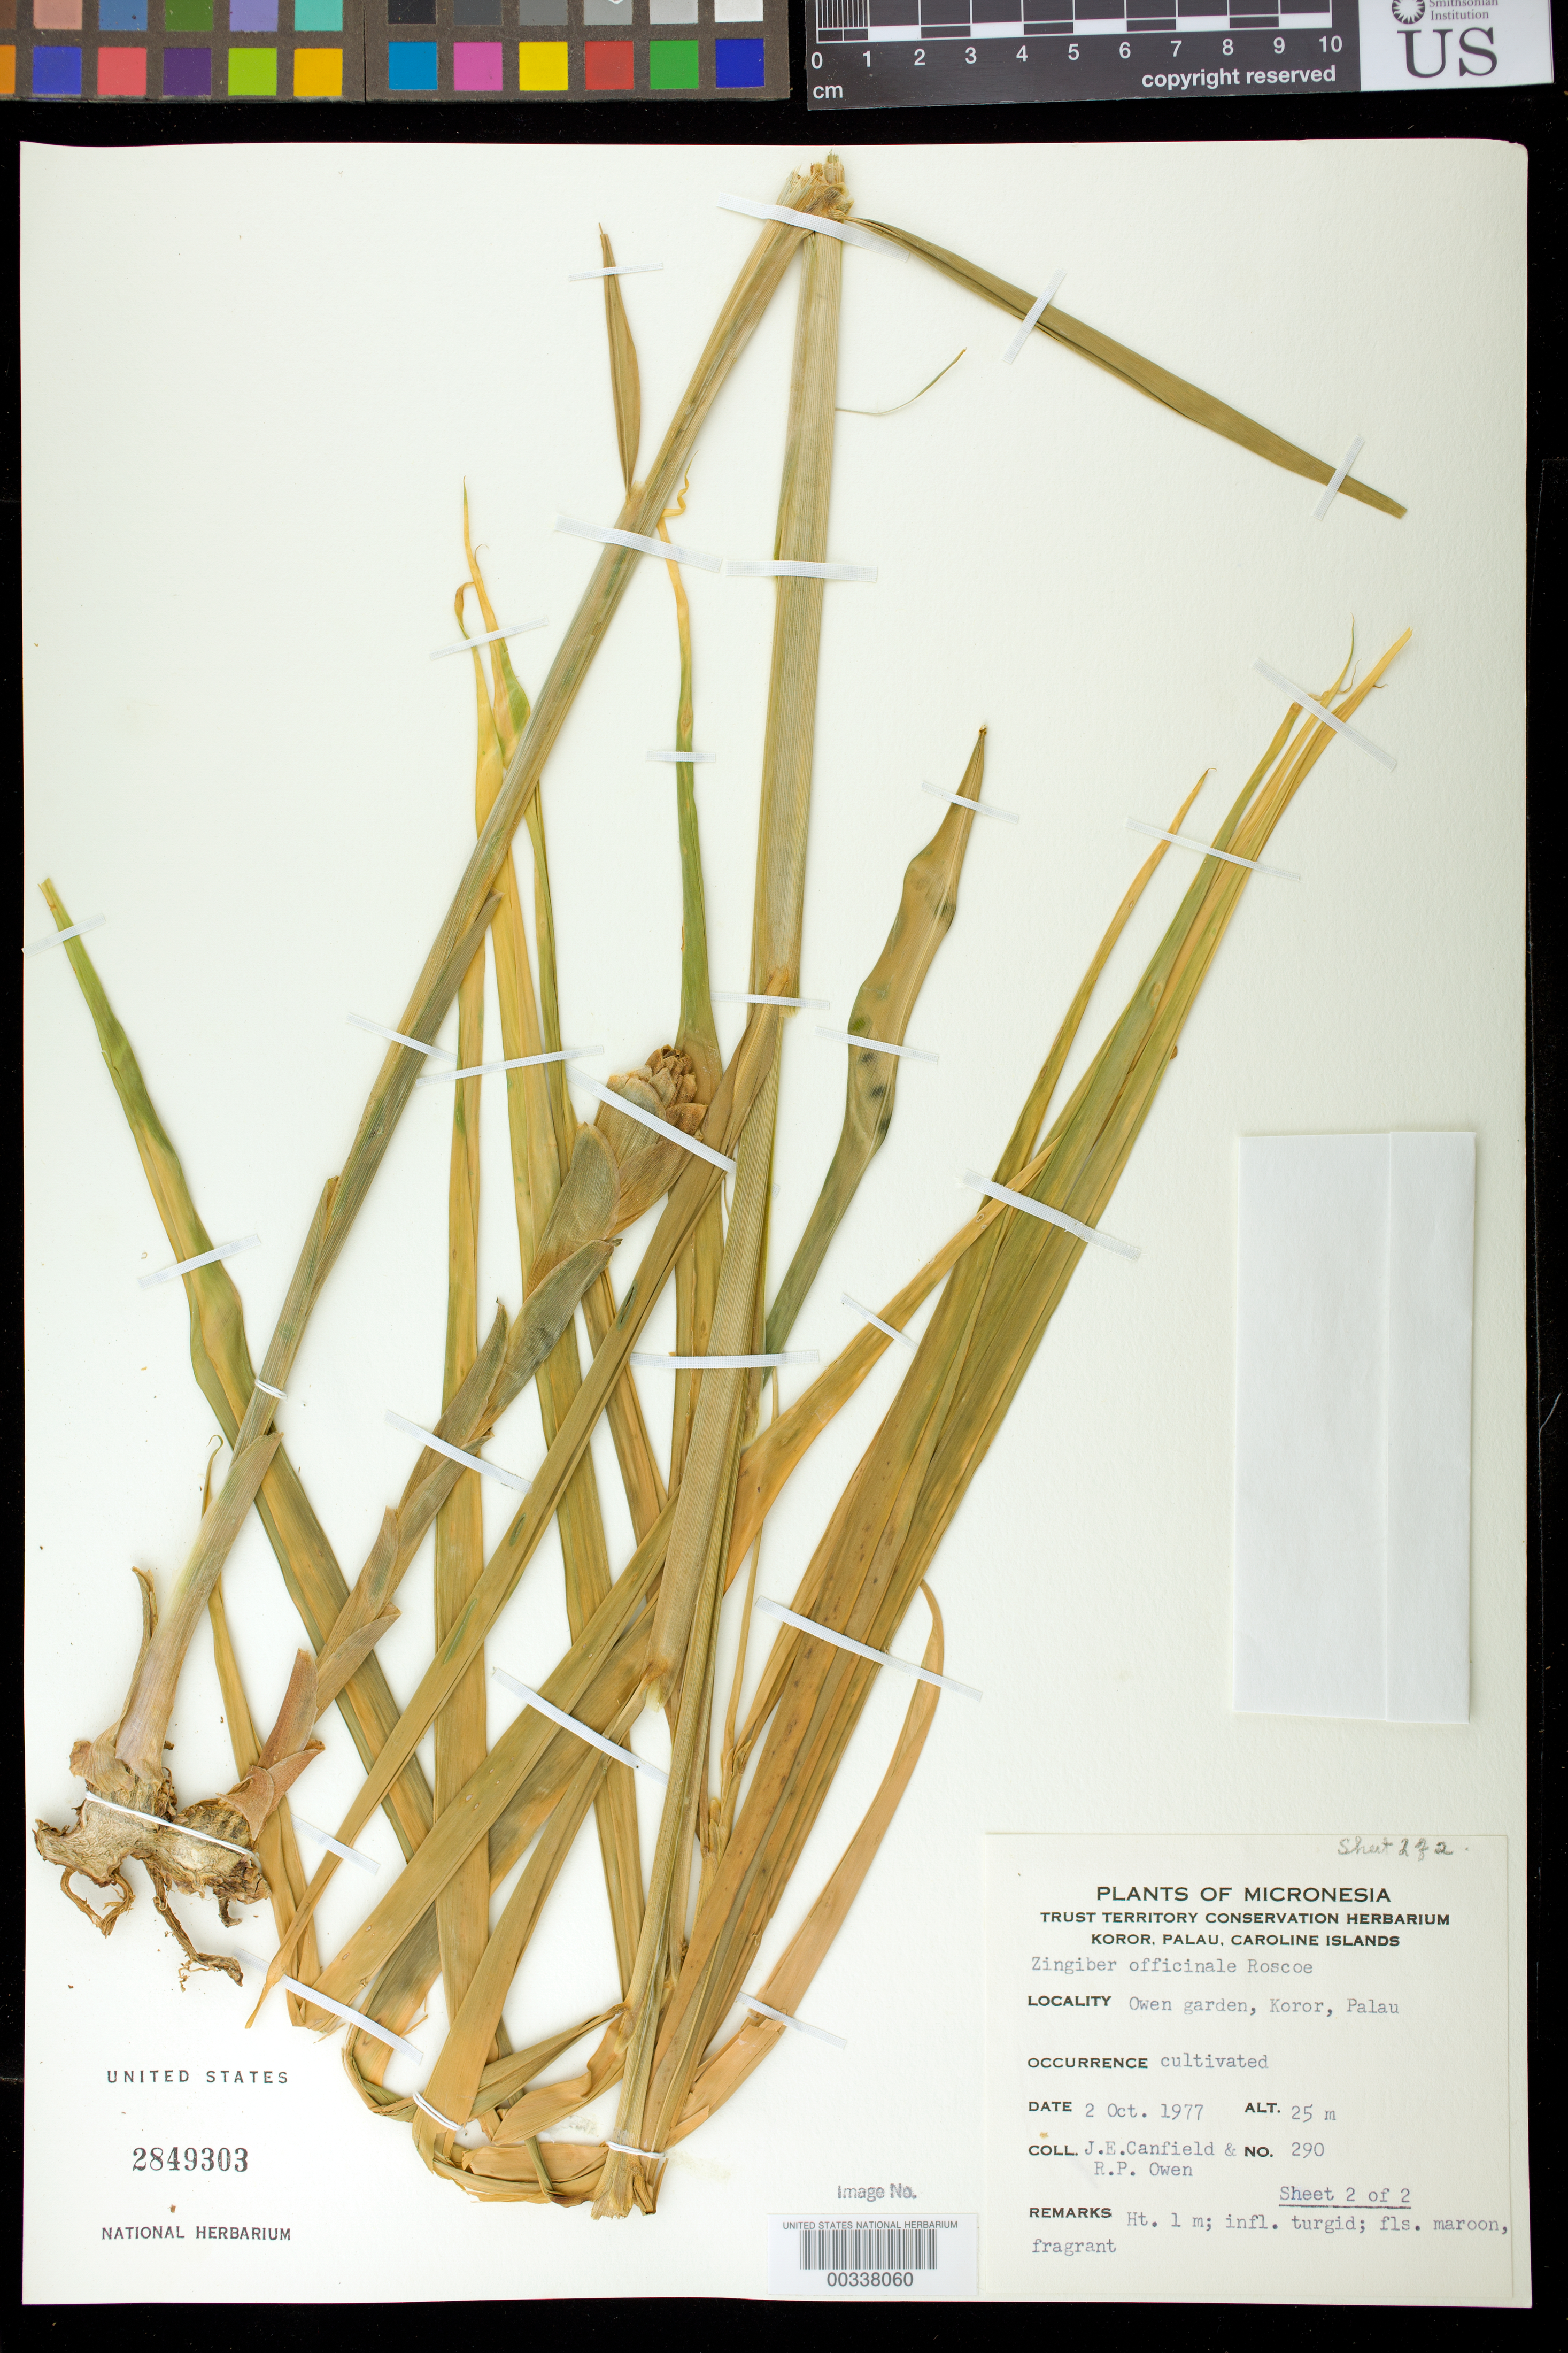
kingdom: Plantae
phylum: Tracheophyta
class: Liliopsida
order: Zingiberales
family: Zingiberaceae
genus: Zingiber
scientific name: Zingiber officinale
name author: Roscoe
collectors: J. E. Canfield & R. Owen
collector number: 290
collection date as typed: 02 Oct 1977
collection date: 1977-10-02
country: Palau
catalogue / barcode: US 2849303